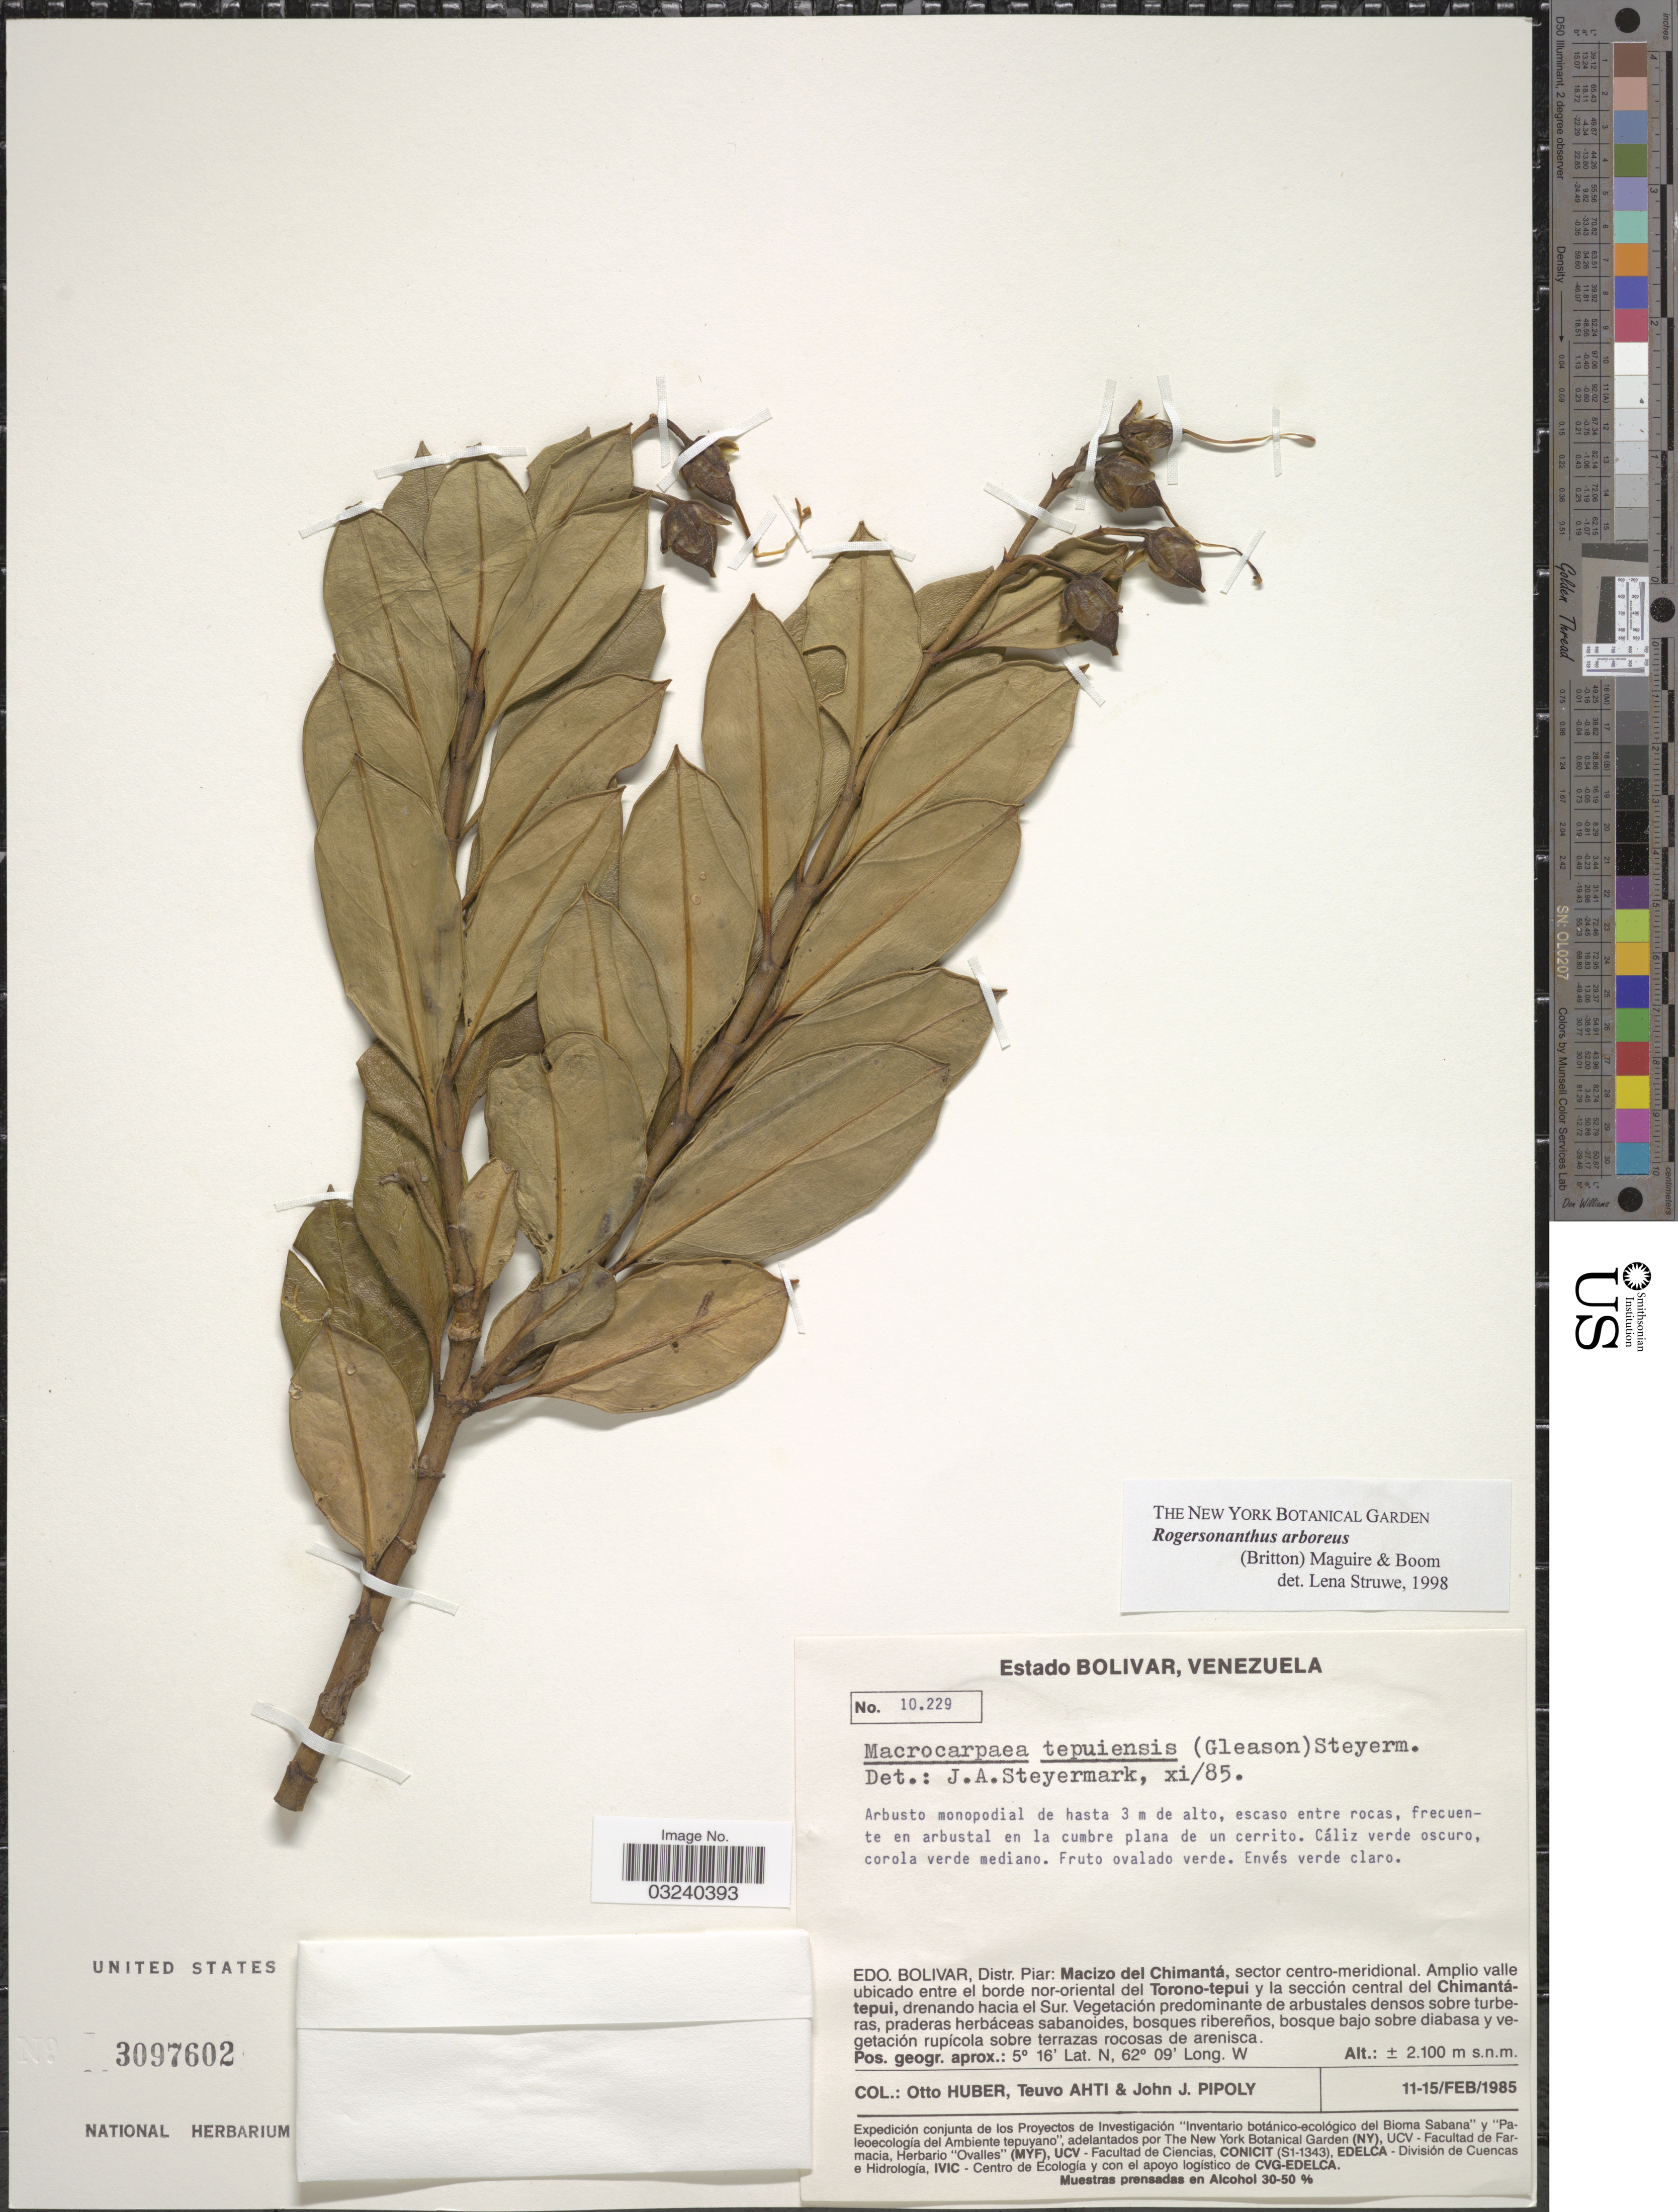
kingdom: Plantae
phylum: Tracheophyta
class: Magnoliopsida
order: Gentianales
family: Gentianaceae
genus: Rogersonanthus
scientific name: Rogersonanthus arboreus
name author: (Britton) Maguire & B.M. Boom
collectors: O. Huber, T. T. Ahti & J. J. Pipoly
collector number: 10229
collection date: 1985-02-11/1985-02-15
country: Venezuela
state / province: Bolivar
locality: Distr. Piar: Macizo del Chimantá, sector centro-meridional. Amplio valle ubicado entre el borde nor-oriental del Torono-tepui y la sección central del Chimantá-tepui, drenando hacia el Sur.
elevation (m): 2100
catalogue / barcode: US 3097602